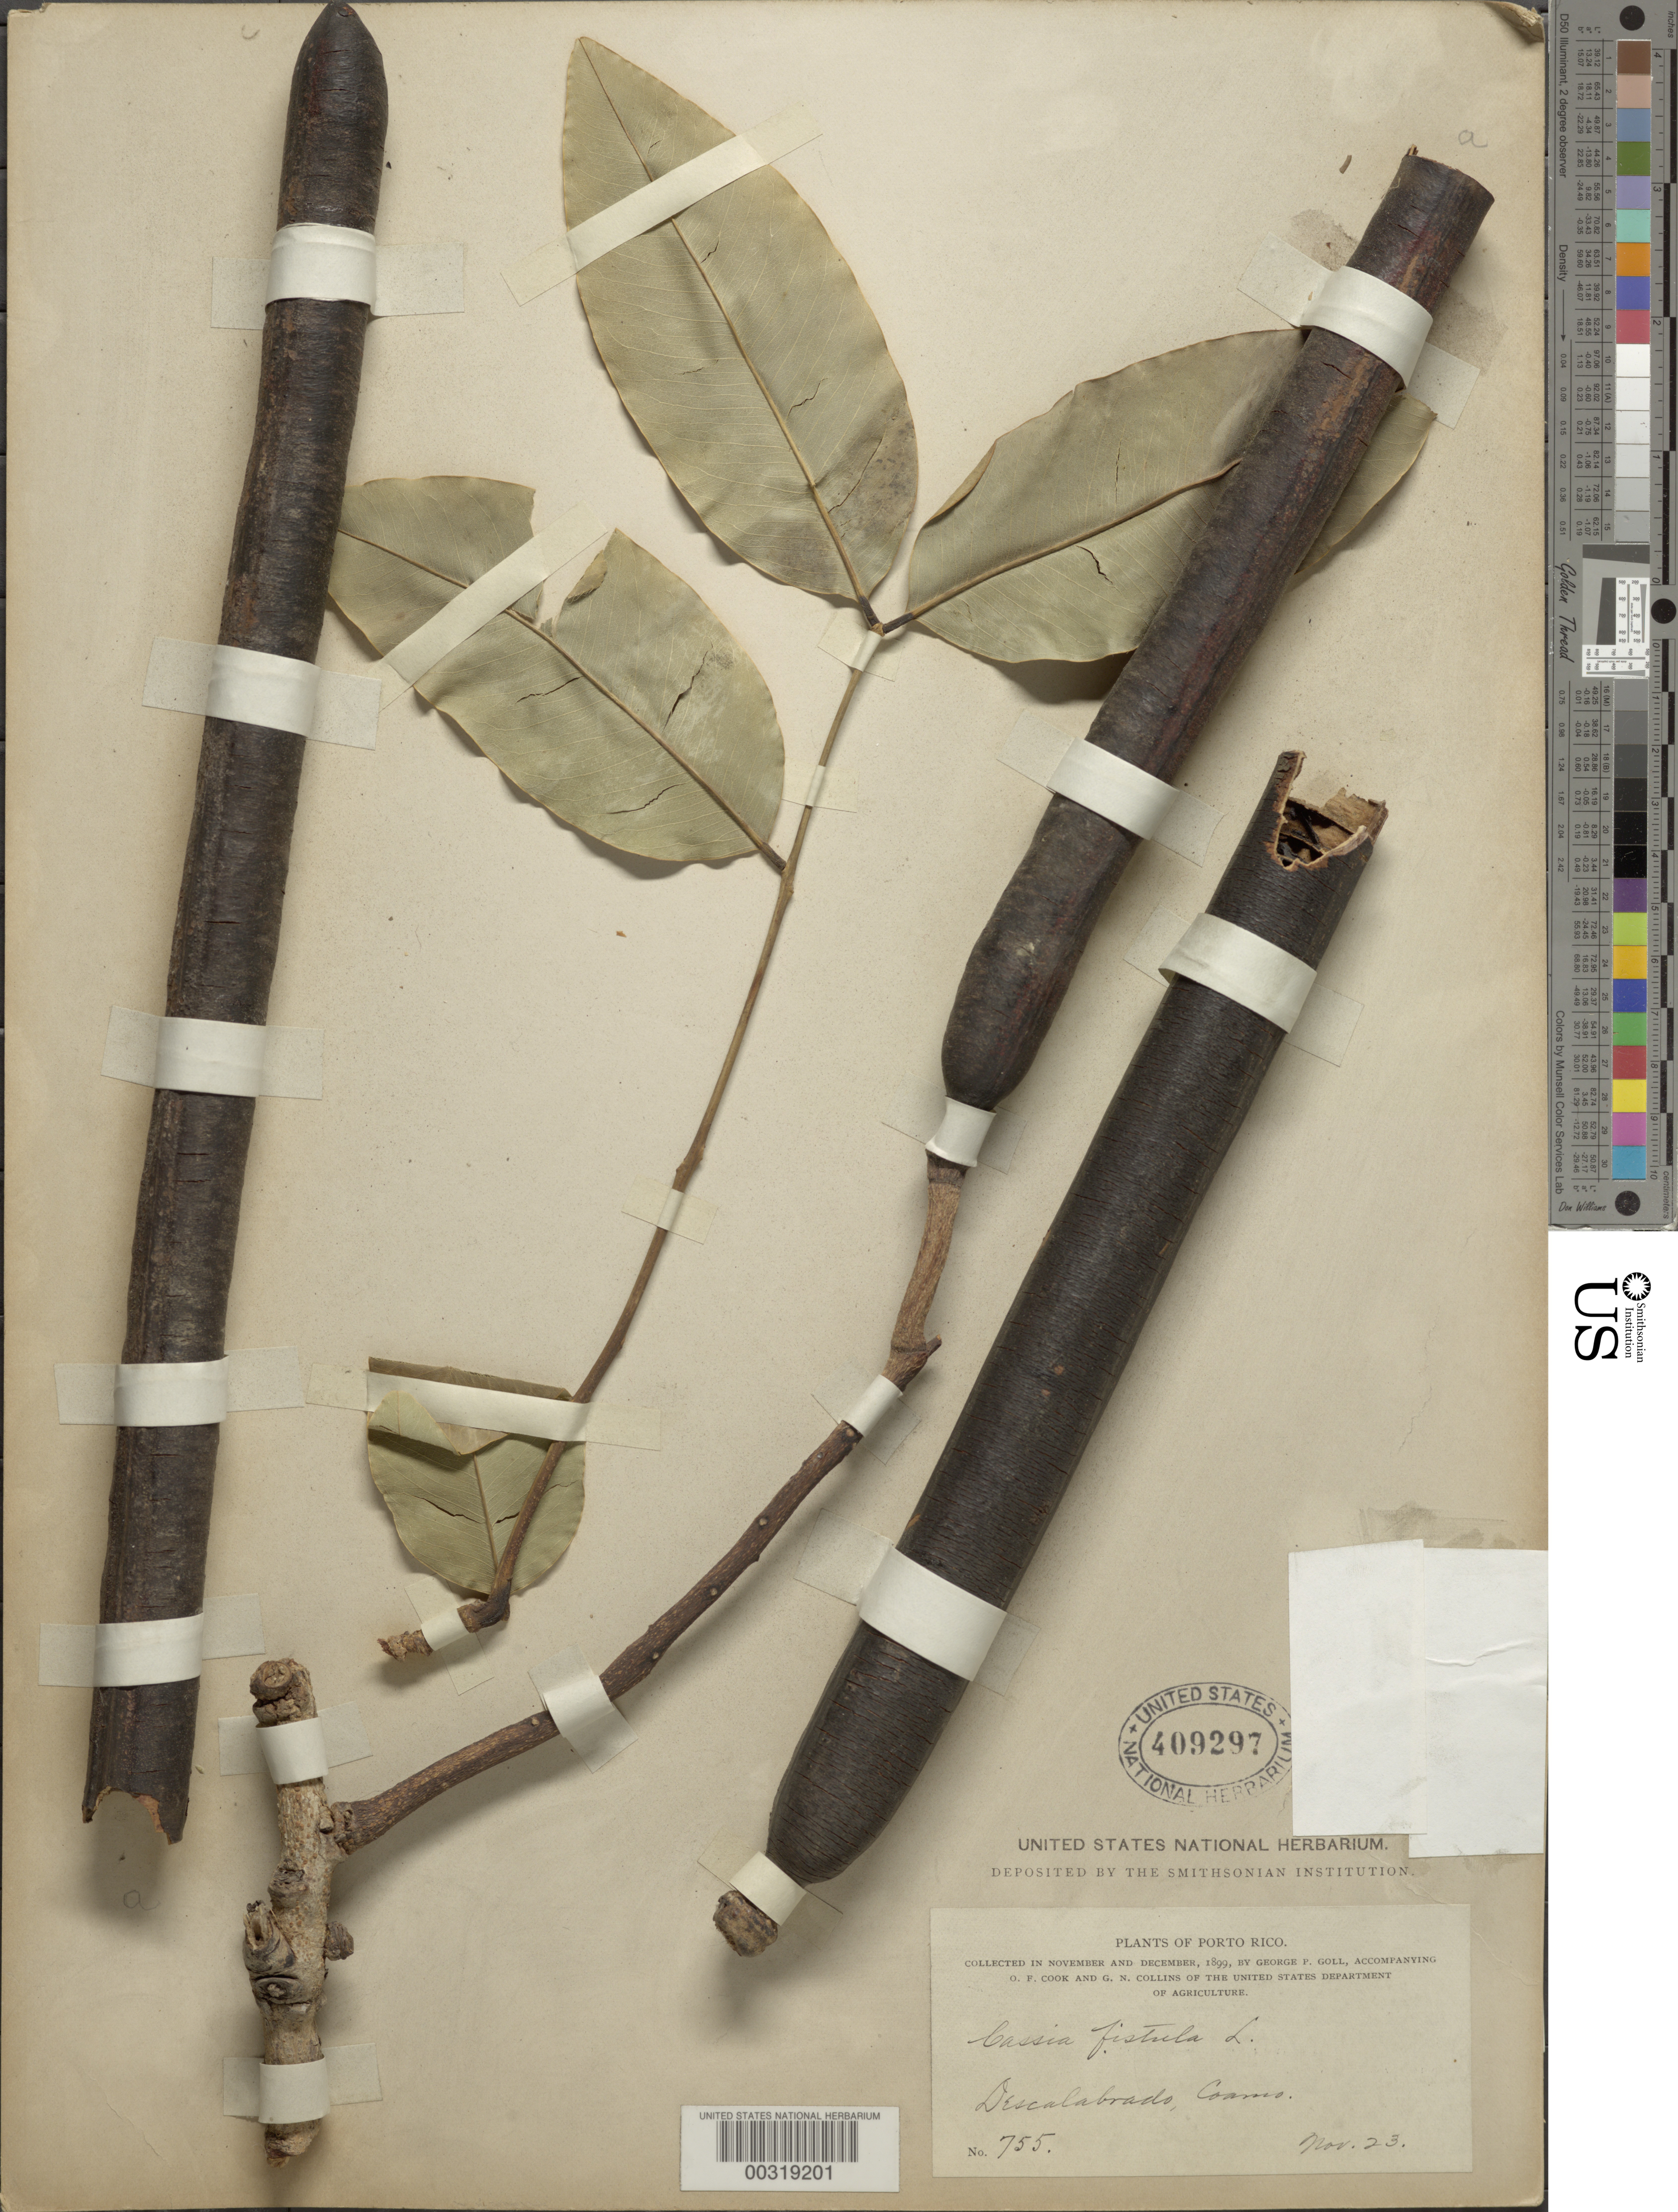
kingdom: Plantae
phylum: Tracheophyta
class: Magnoliopsida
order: Fabales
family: Fabaceae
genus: Cassia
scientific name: Cassia fistula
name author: L.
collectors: G. Goll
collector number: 755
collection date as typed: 23 Nov 1899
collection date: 1899-11-23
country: Puerto Rico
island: Greater Antilles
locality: Descalabrado, coamo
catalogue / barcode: US 409297